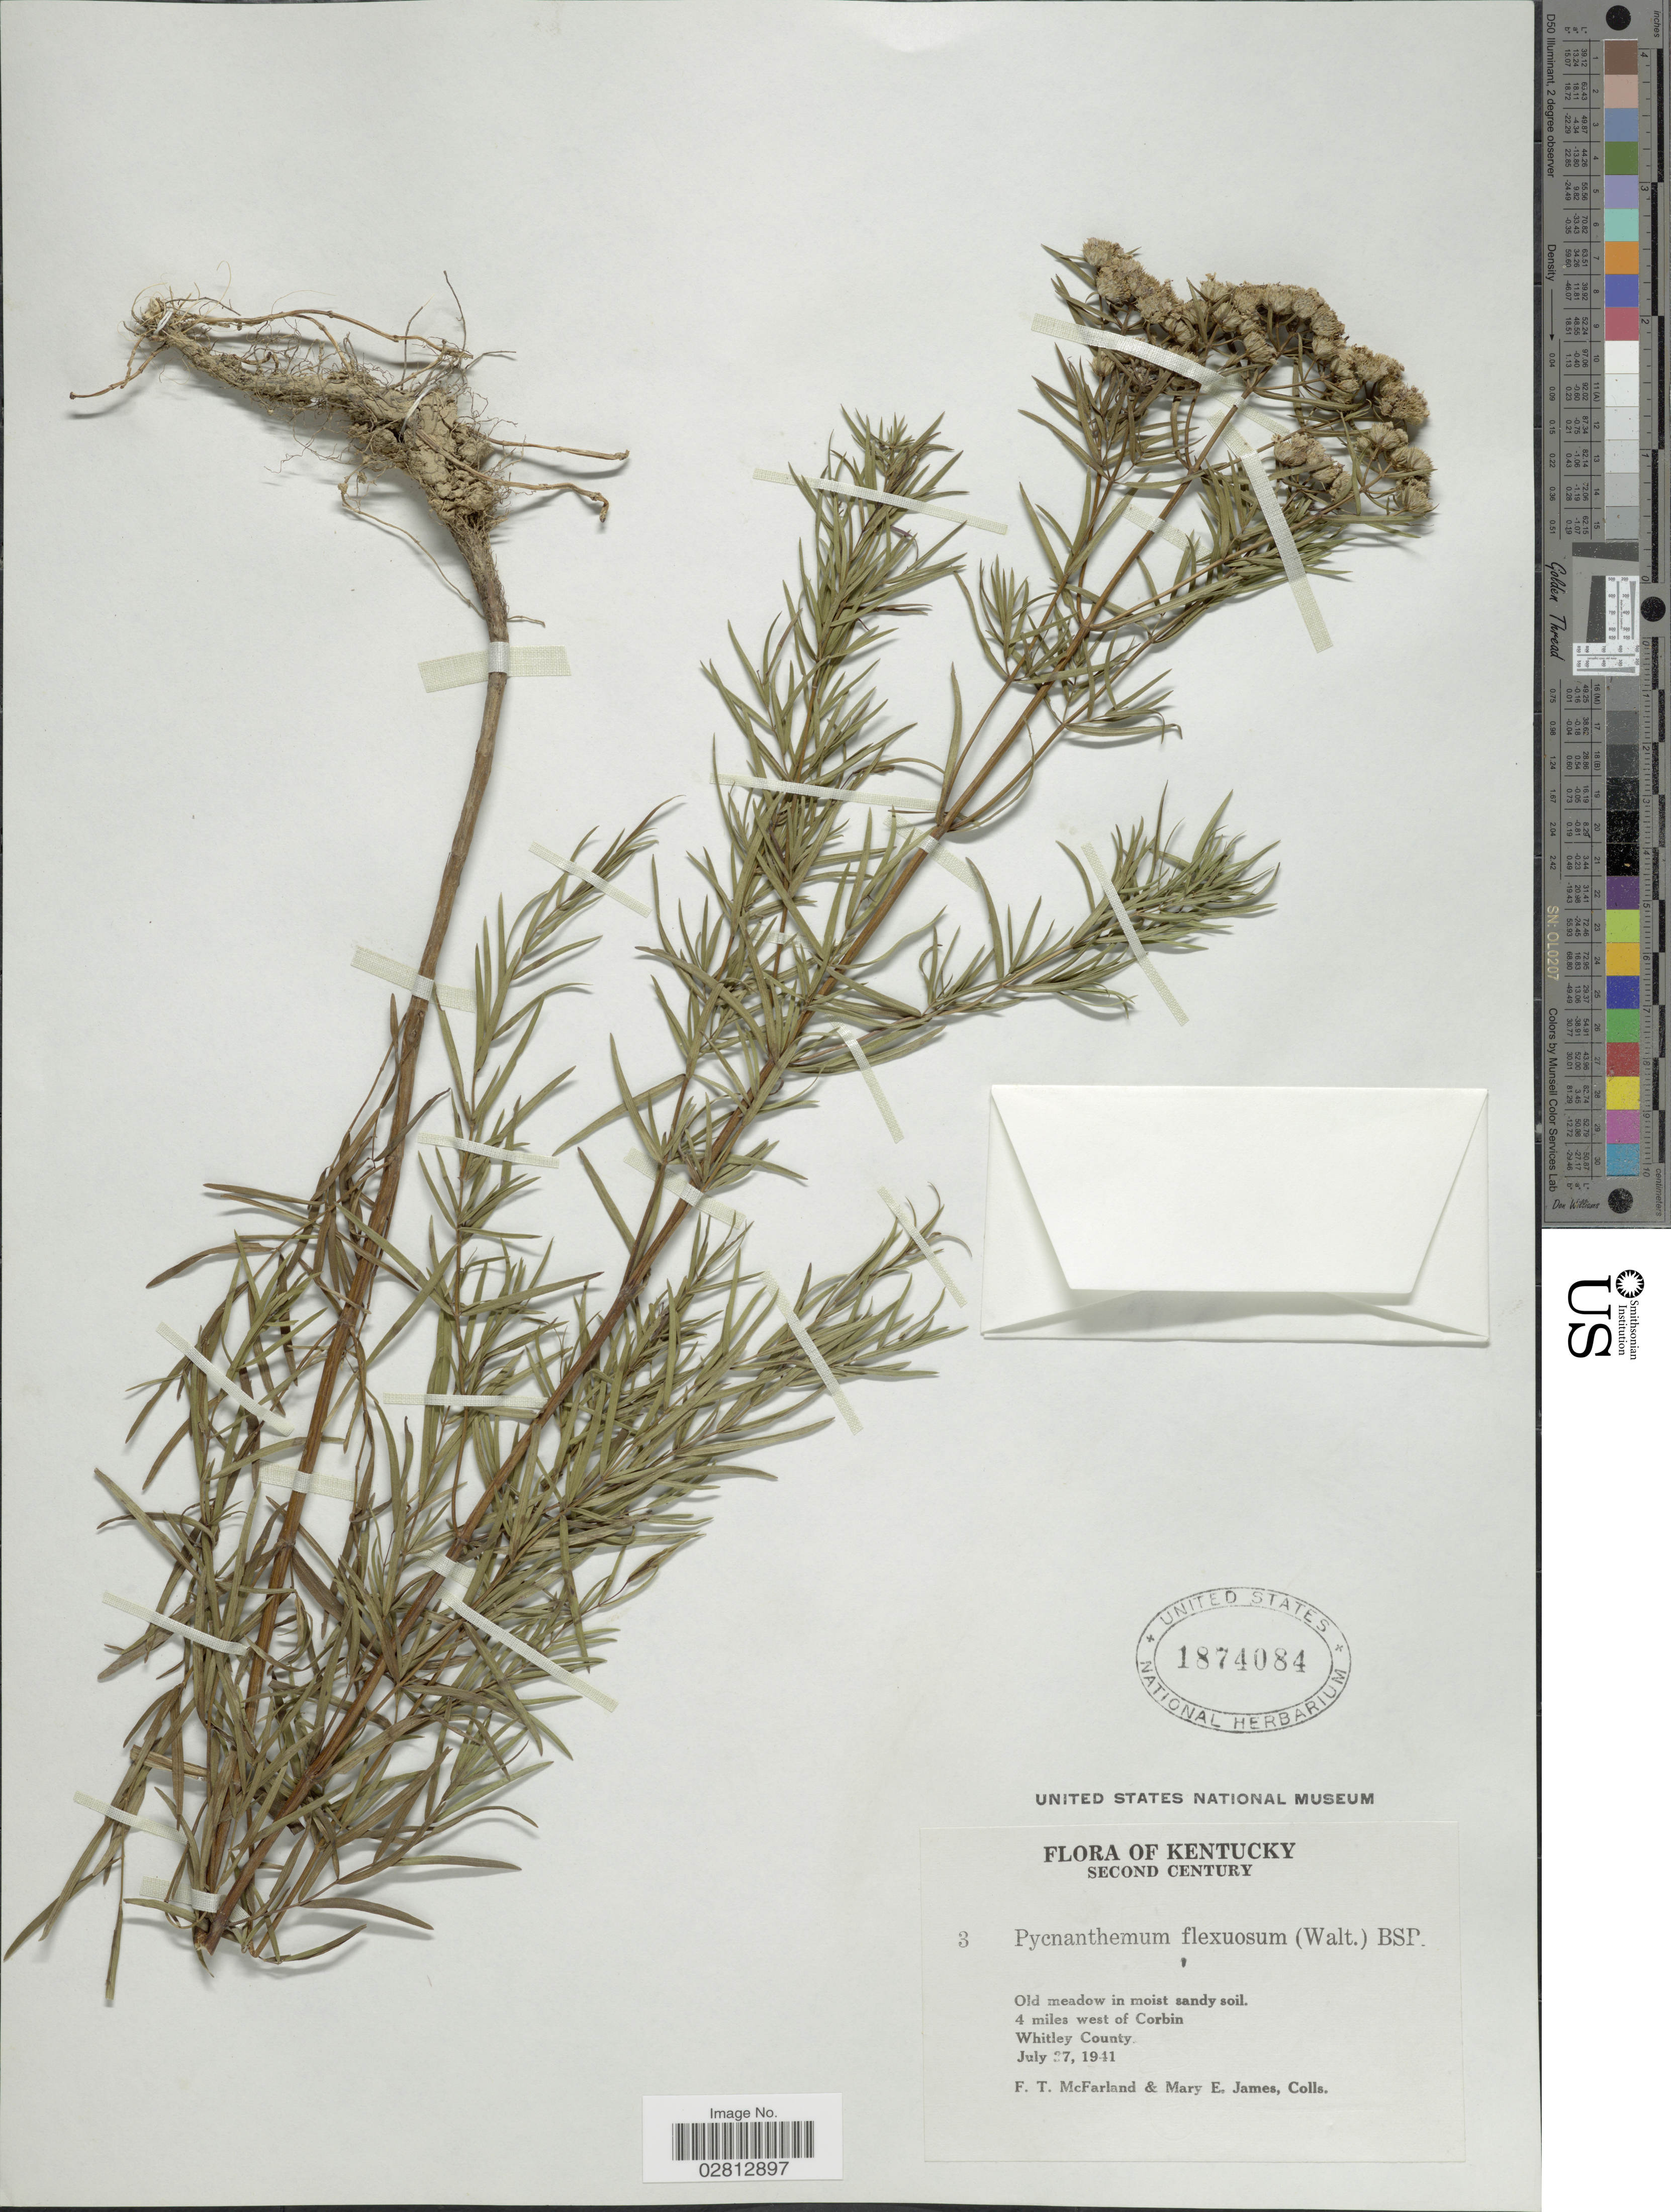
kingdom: Plantae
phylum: Tracheophyta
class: Magnoliopsida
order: Lamiales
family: Lamiaceae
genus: Pycnanthemum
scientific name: Pycnanthemum tenuifolium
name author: Schrad.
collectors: F. McFarland & M. James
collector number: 3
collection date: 1941-07-27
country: United States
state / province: Kentucky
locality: Second Century. 4 miles west of Corbin, Whitley County.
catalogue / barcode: US 1874084